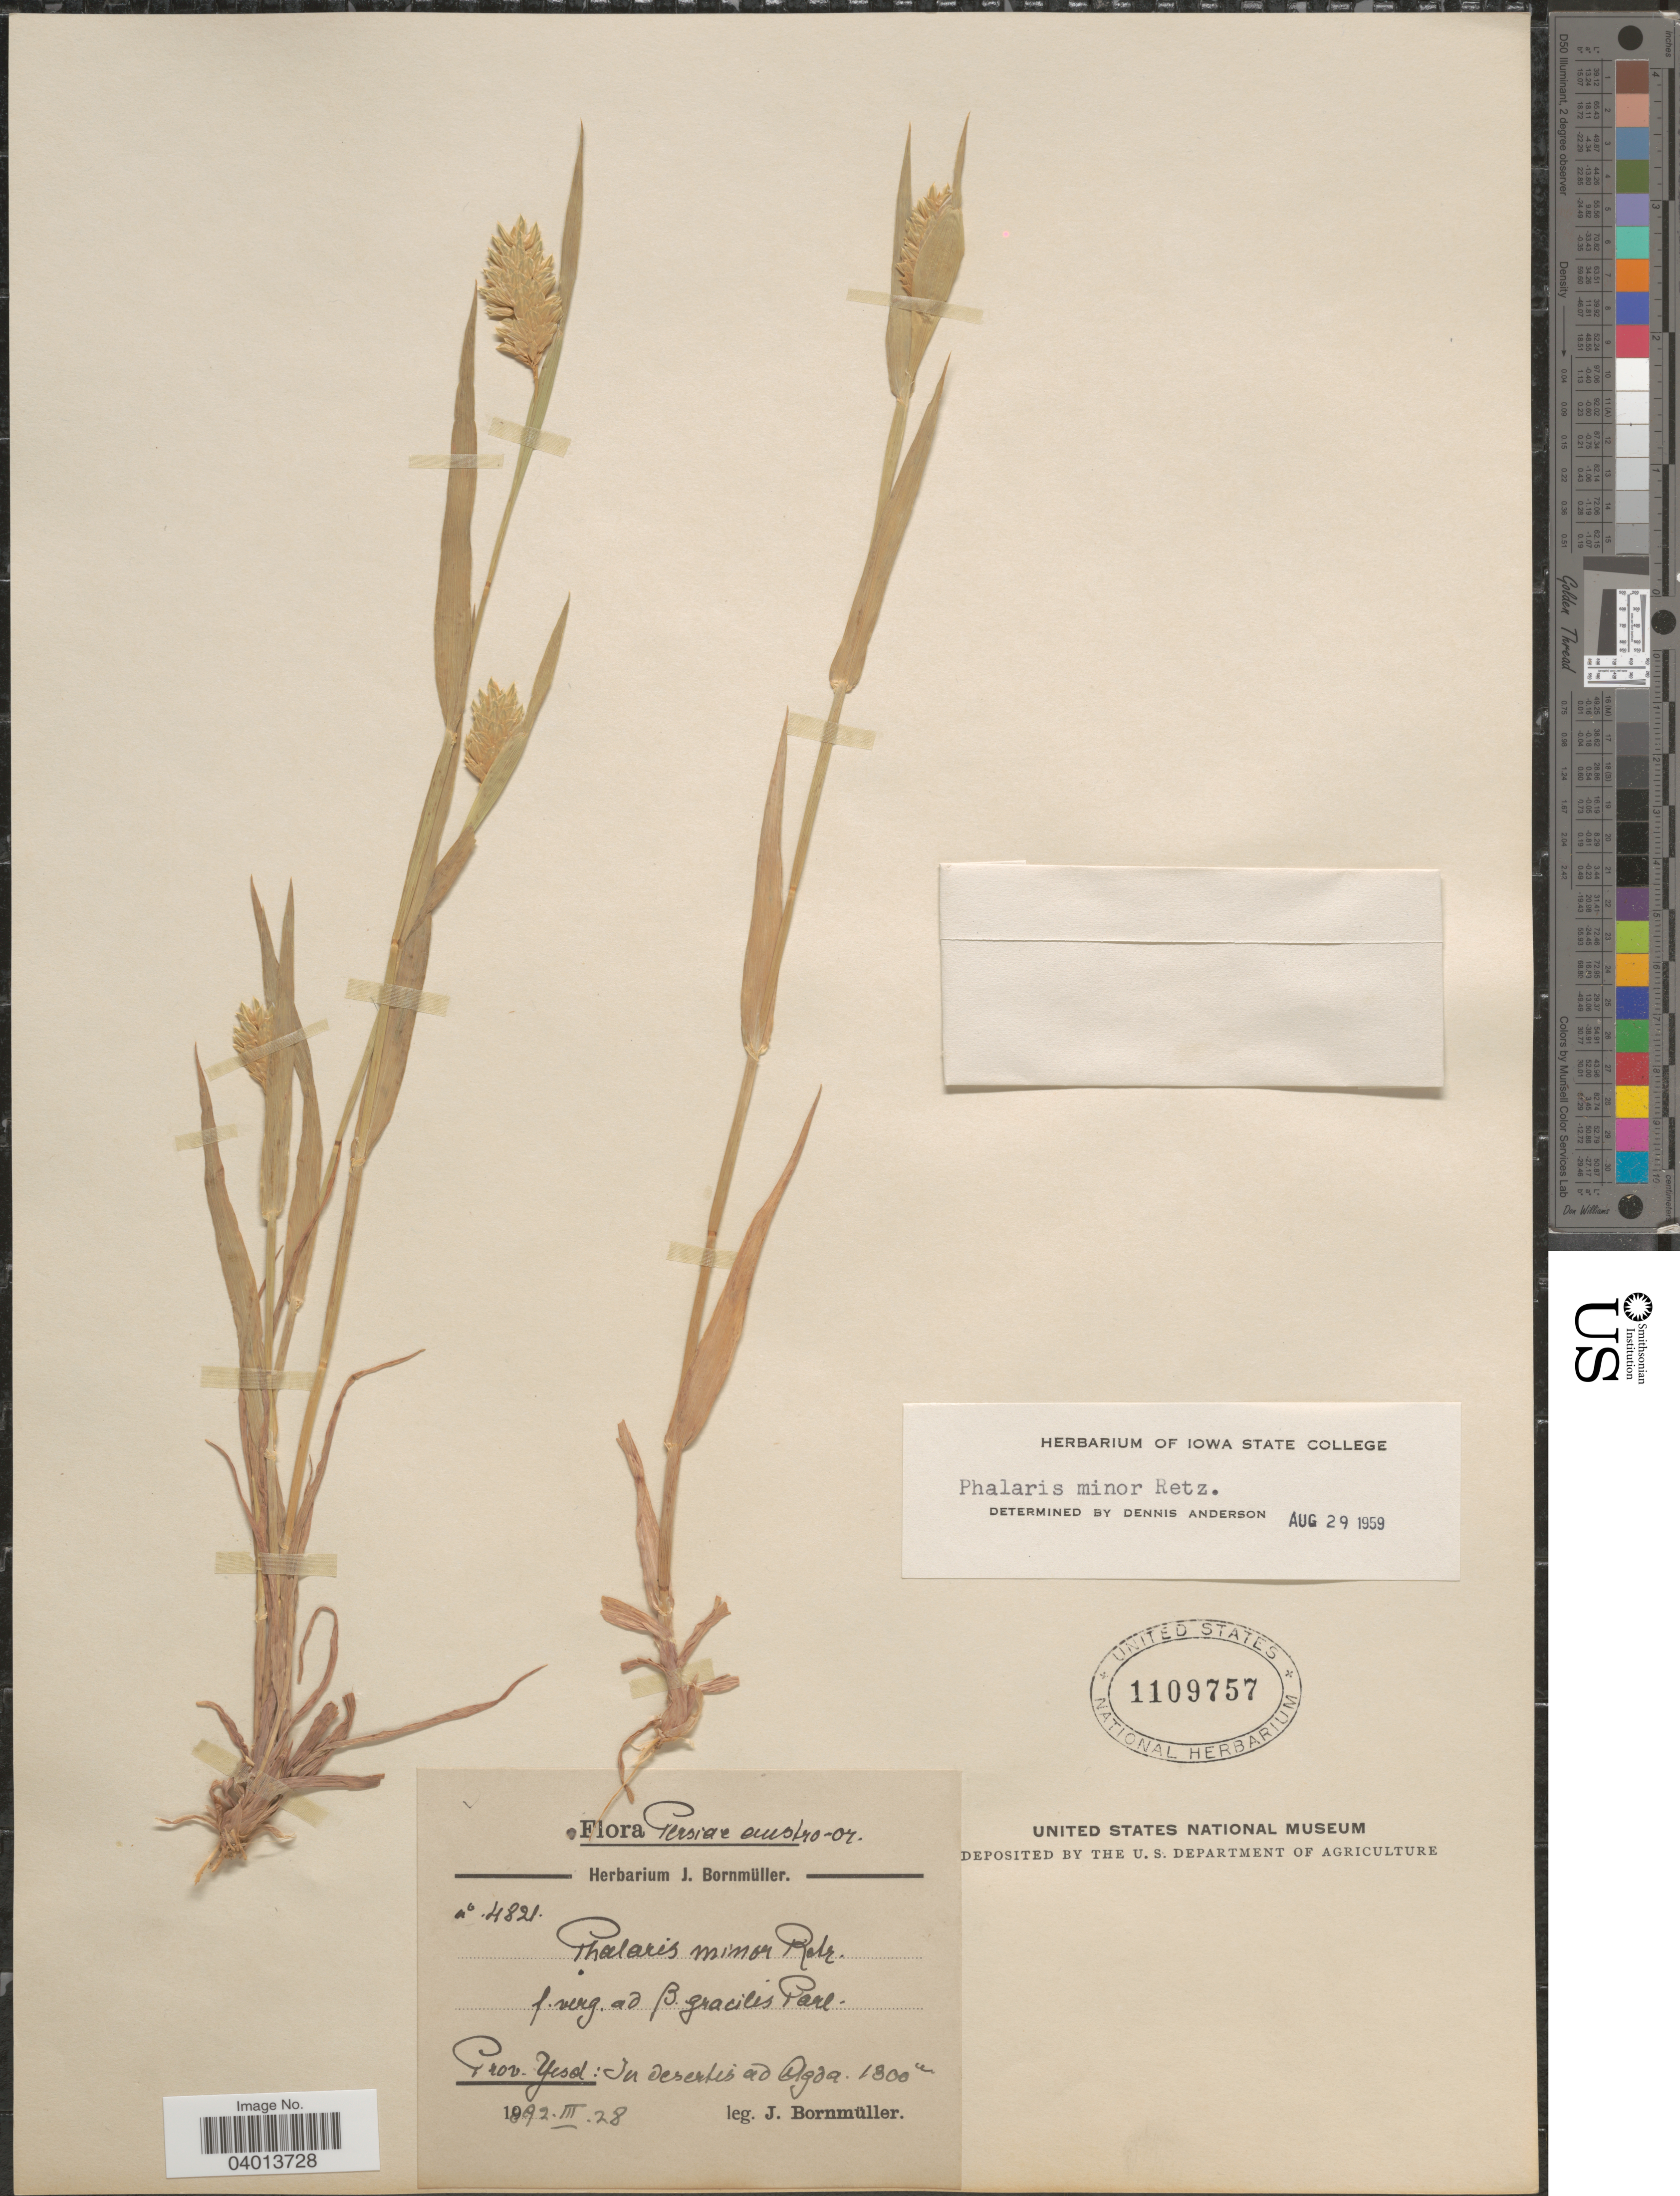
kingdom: Plantae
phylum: Tracheophyta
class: Liliopsida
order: Poales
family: Poaceae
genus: Phalaris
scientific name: Phalaris minor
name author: Retz.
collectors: J. Bornmüller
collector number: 4821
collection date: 1892-03-28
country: Iran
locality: Persiae austro-or. Prov. Yesd: In desertis ad Agda.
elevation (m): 1300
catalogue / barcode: US 1109757